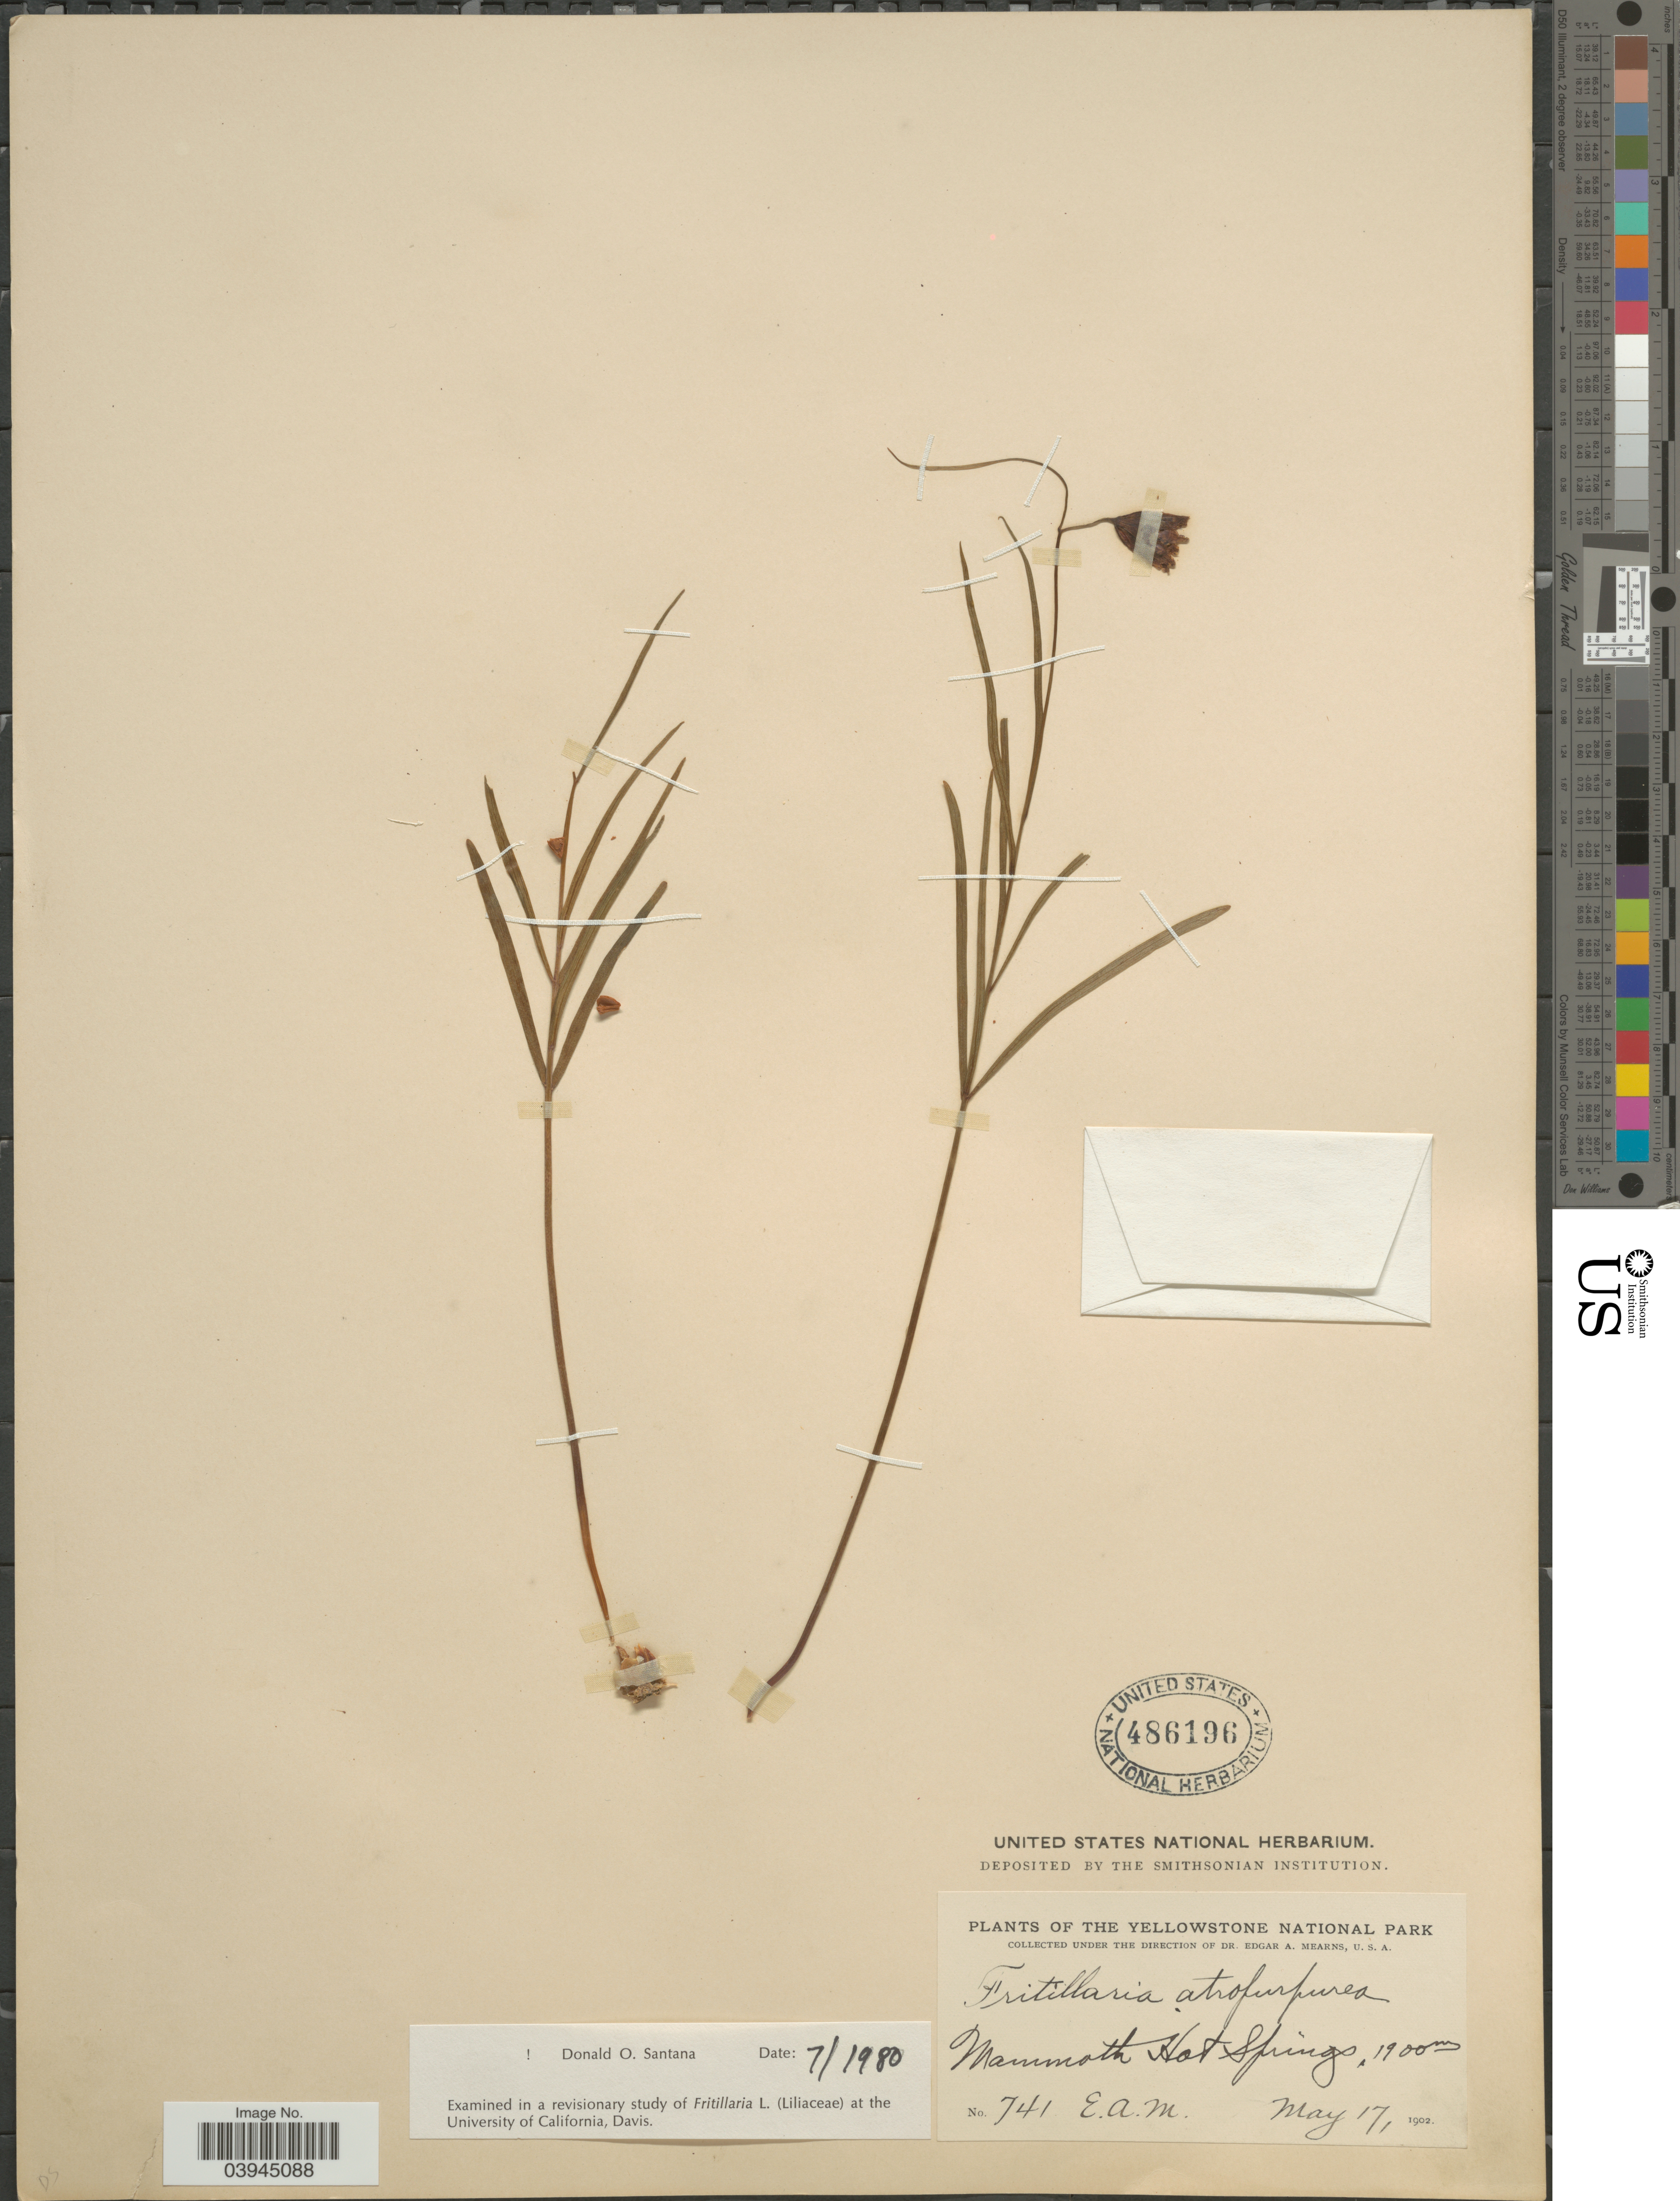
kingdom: Plantae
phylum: Tracheophyta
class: Liliopsida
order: Liliales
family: Liliaceae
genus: Fritillaria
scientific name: Fritillaria atropurpurea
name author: Nutt.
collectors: E. A. Mearns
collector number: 741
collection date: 1902-05-17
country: United States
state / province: Wyoming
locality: Yellowstone National Park. Mammoth Hot Springs.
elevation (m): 1900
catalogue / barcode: US 486196